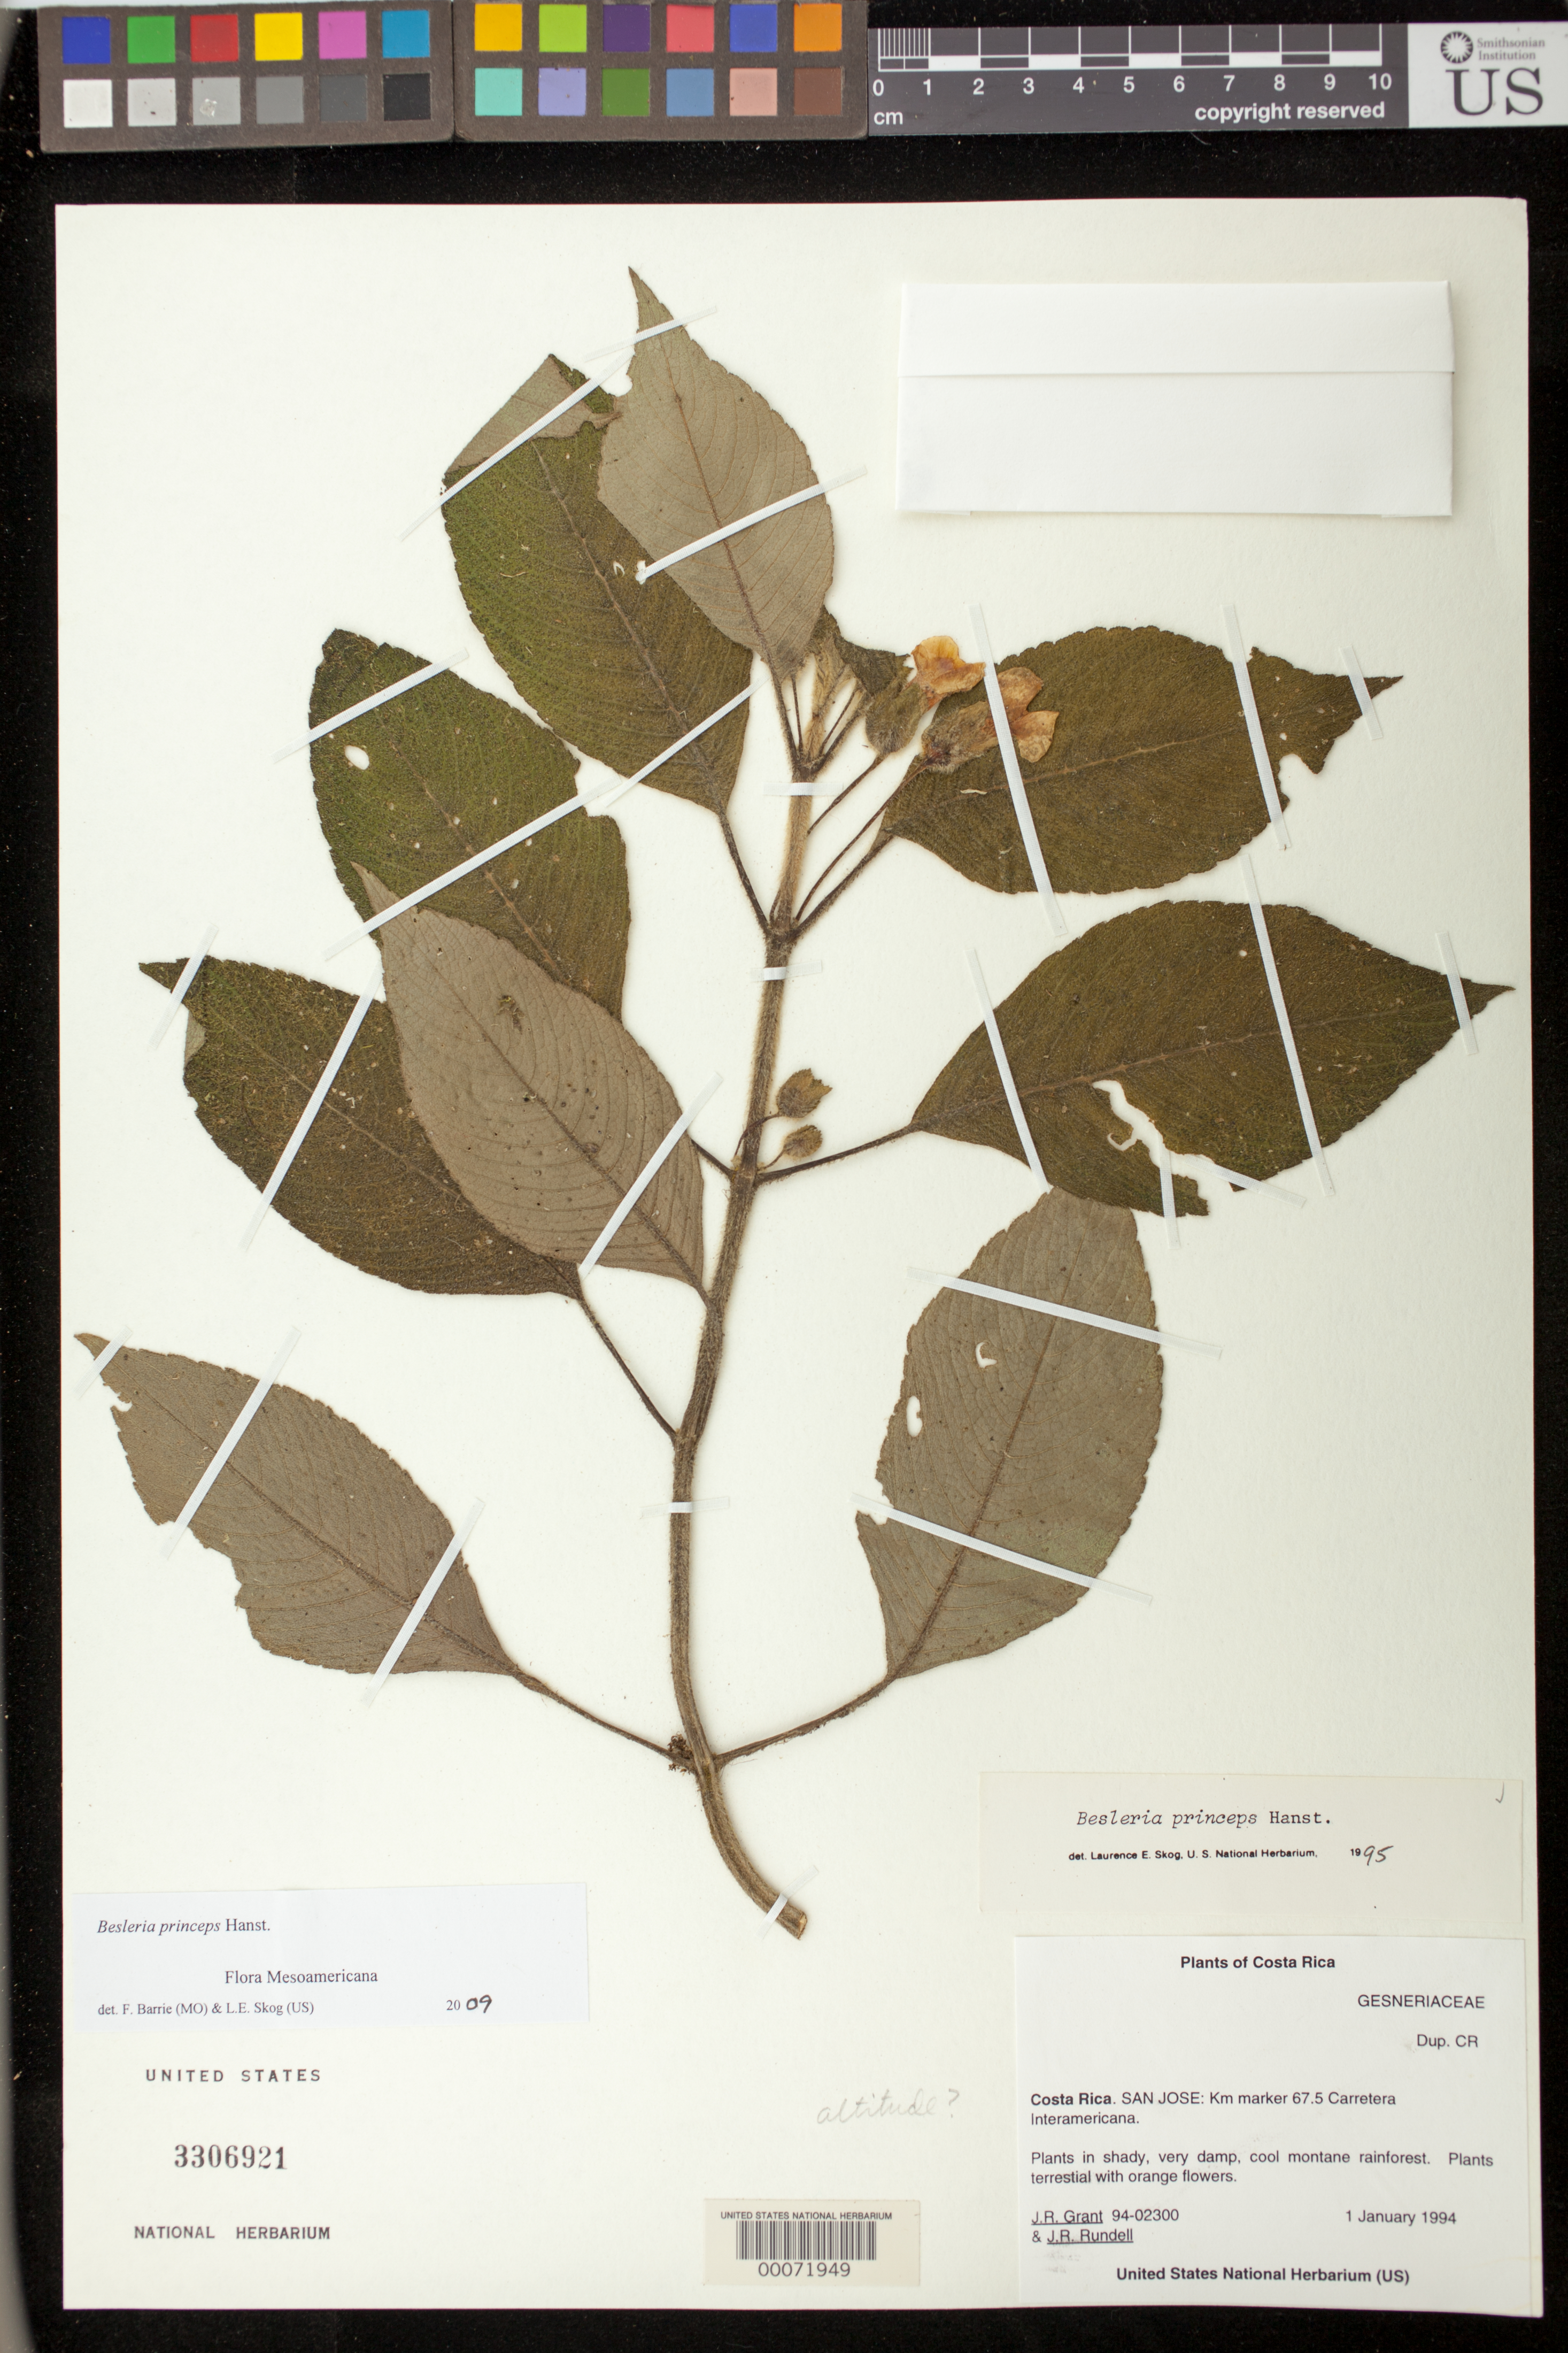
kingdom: Plantae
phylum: Tracheophyta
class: Magnoliopsida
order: Lamiales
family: Gesneriaceae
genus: Besleria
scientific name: Besleria princeps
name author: Hanst.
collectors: J. R. Grant & J. R. Rundell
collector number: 9402300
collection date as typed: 01 Jan 1994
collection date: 1994-01-01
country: Costa Rica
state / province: San José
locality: Carretera Interamericana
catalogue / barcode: US 3306921